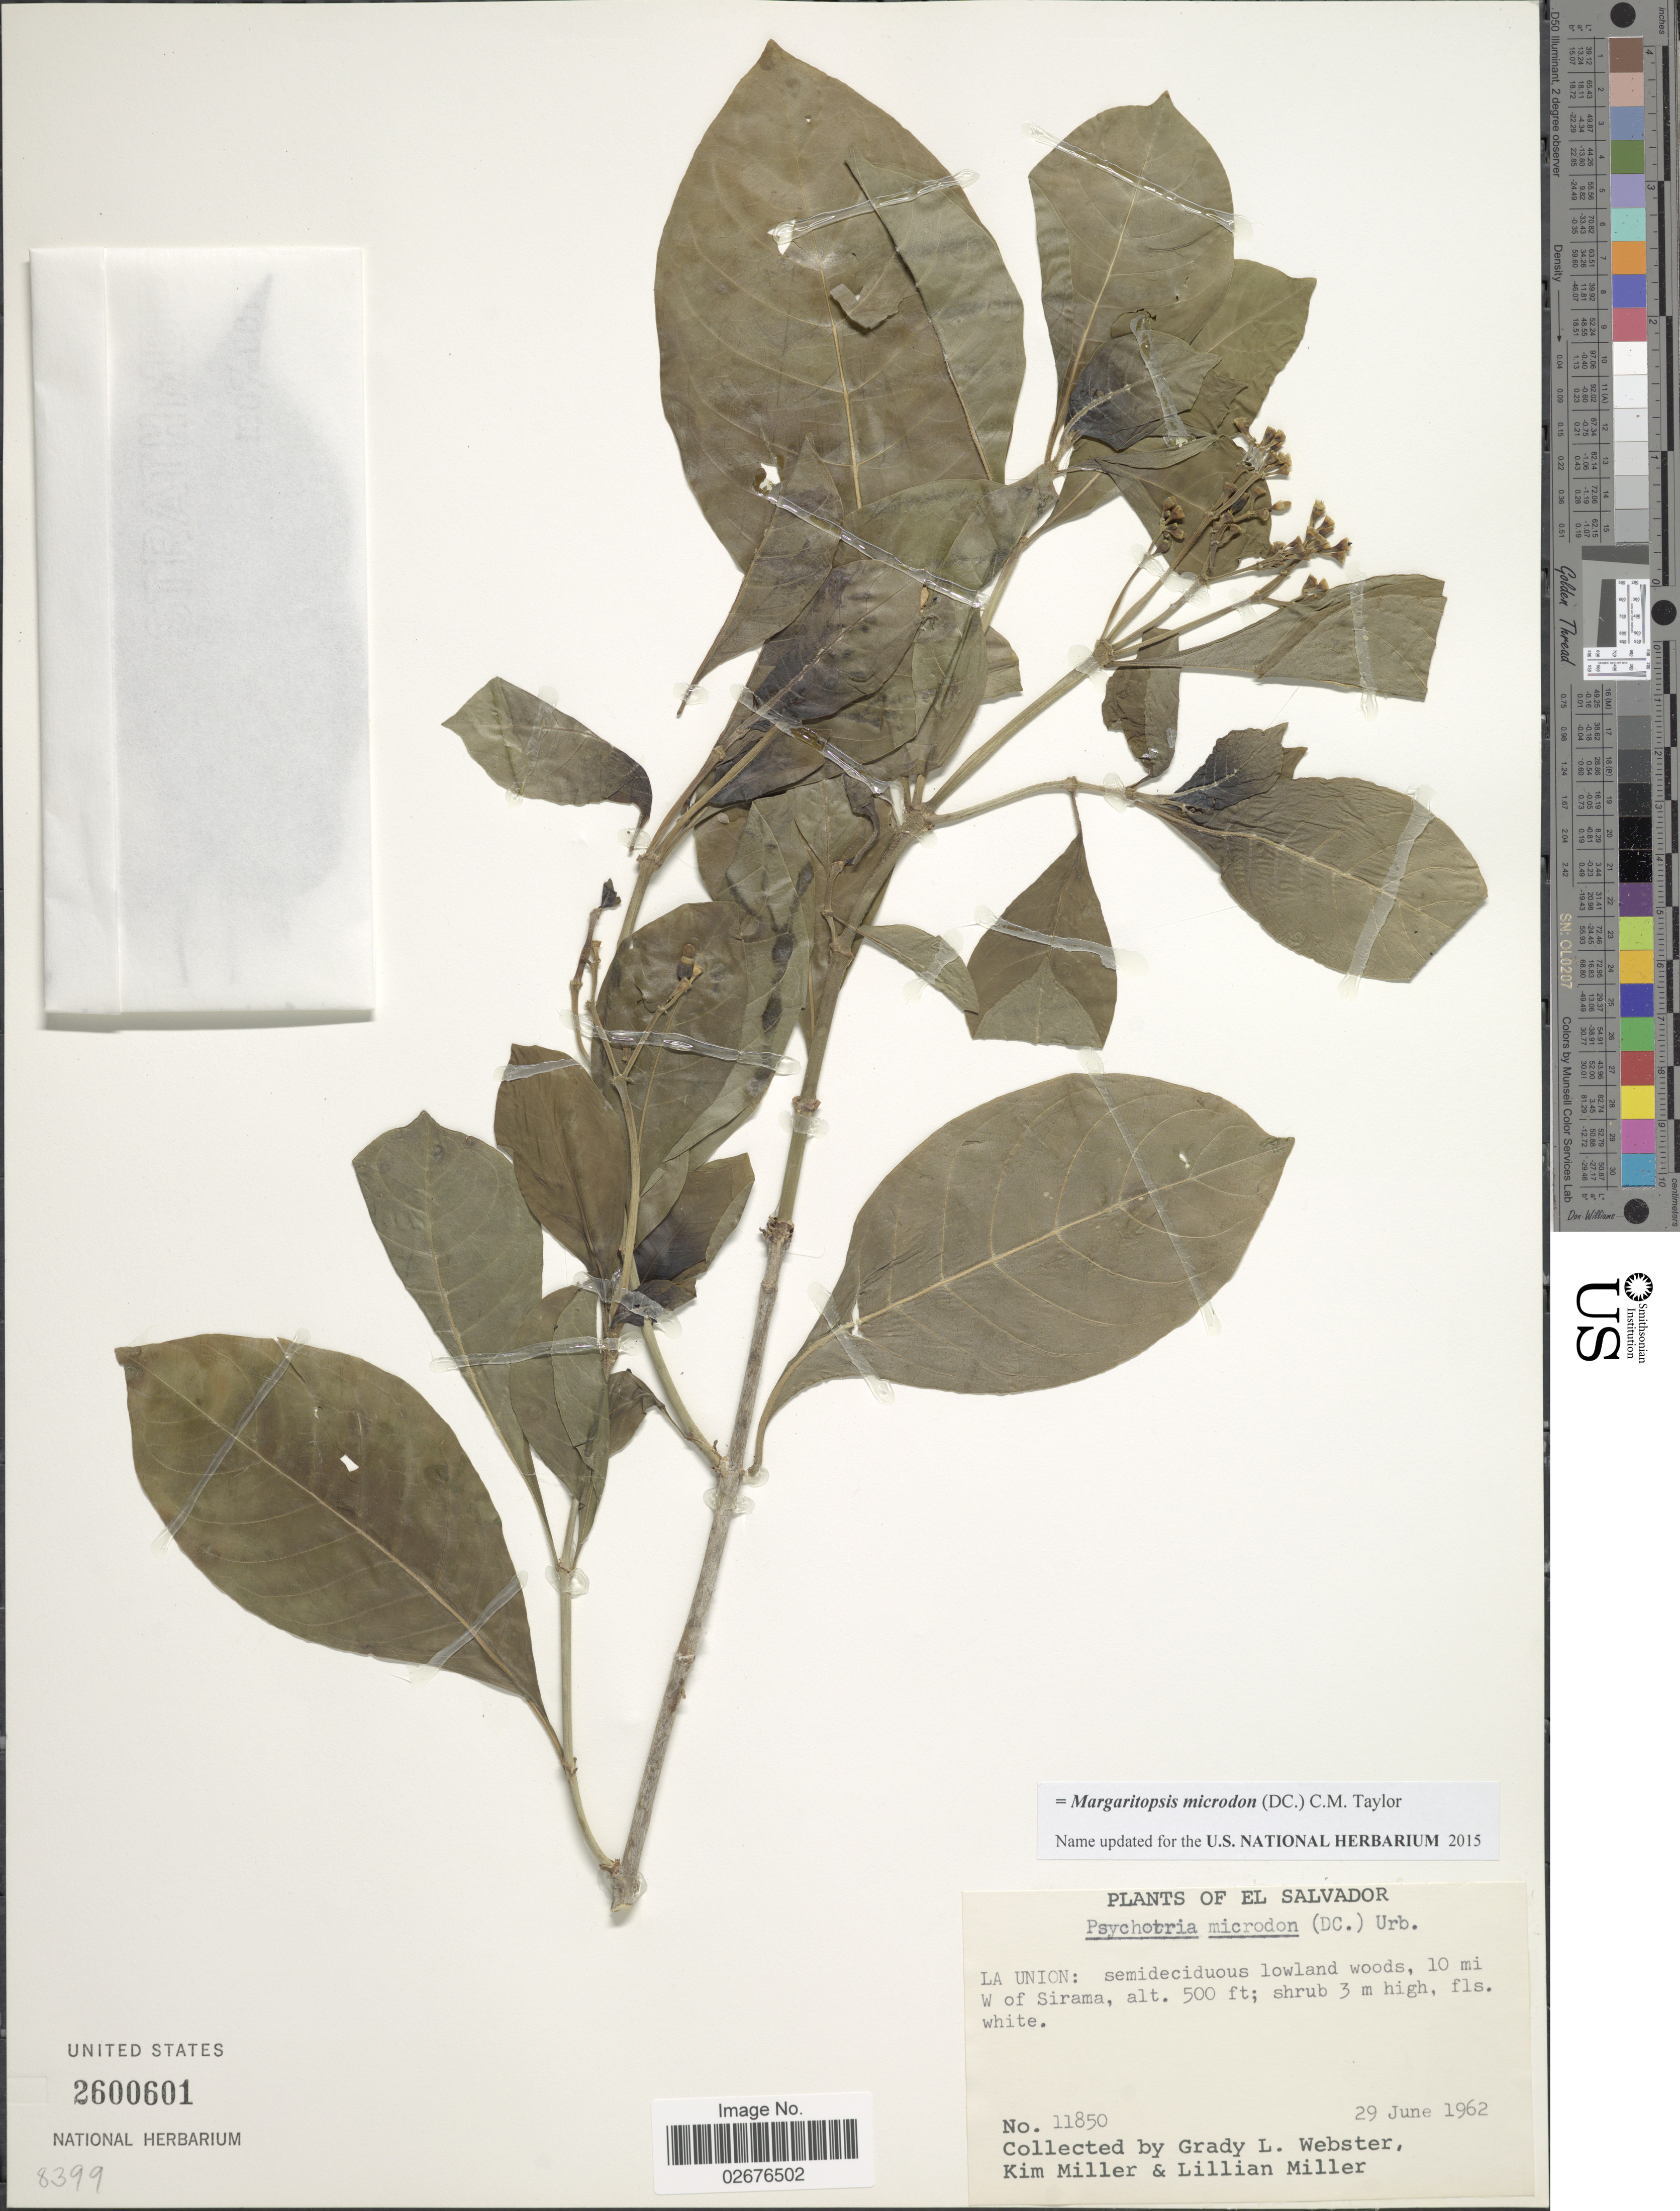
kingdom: Plantae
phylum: Tracheophyta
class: Magnoliopsida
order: Gentianales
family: Rubiaceae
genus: Margaritopsis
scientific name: Margaritopsis microdon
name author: (DC.) C.M. Taylor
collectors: G. L. Webster, K. Miller & L. Miller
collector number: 11850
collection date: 1962-06-29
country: El Salvador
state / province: La Union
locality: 10 mi W of Sirama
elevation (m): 152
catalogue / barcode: US 2600601